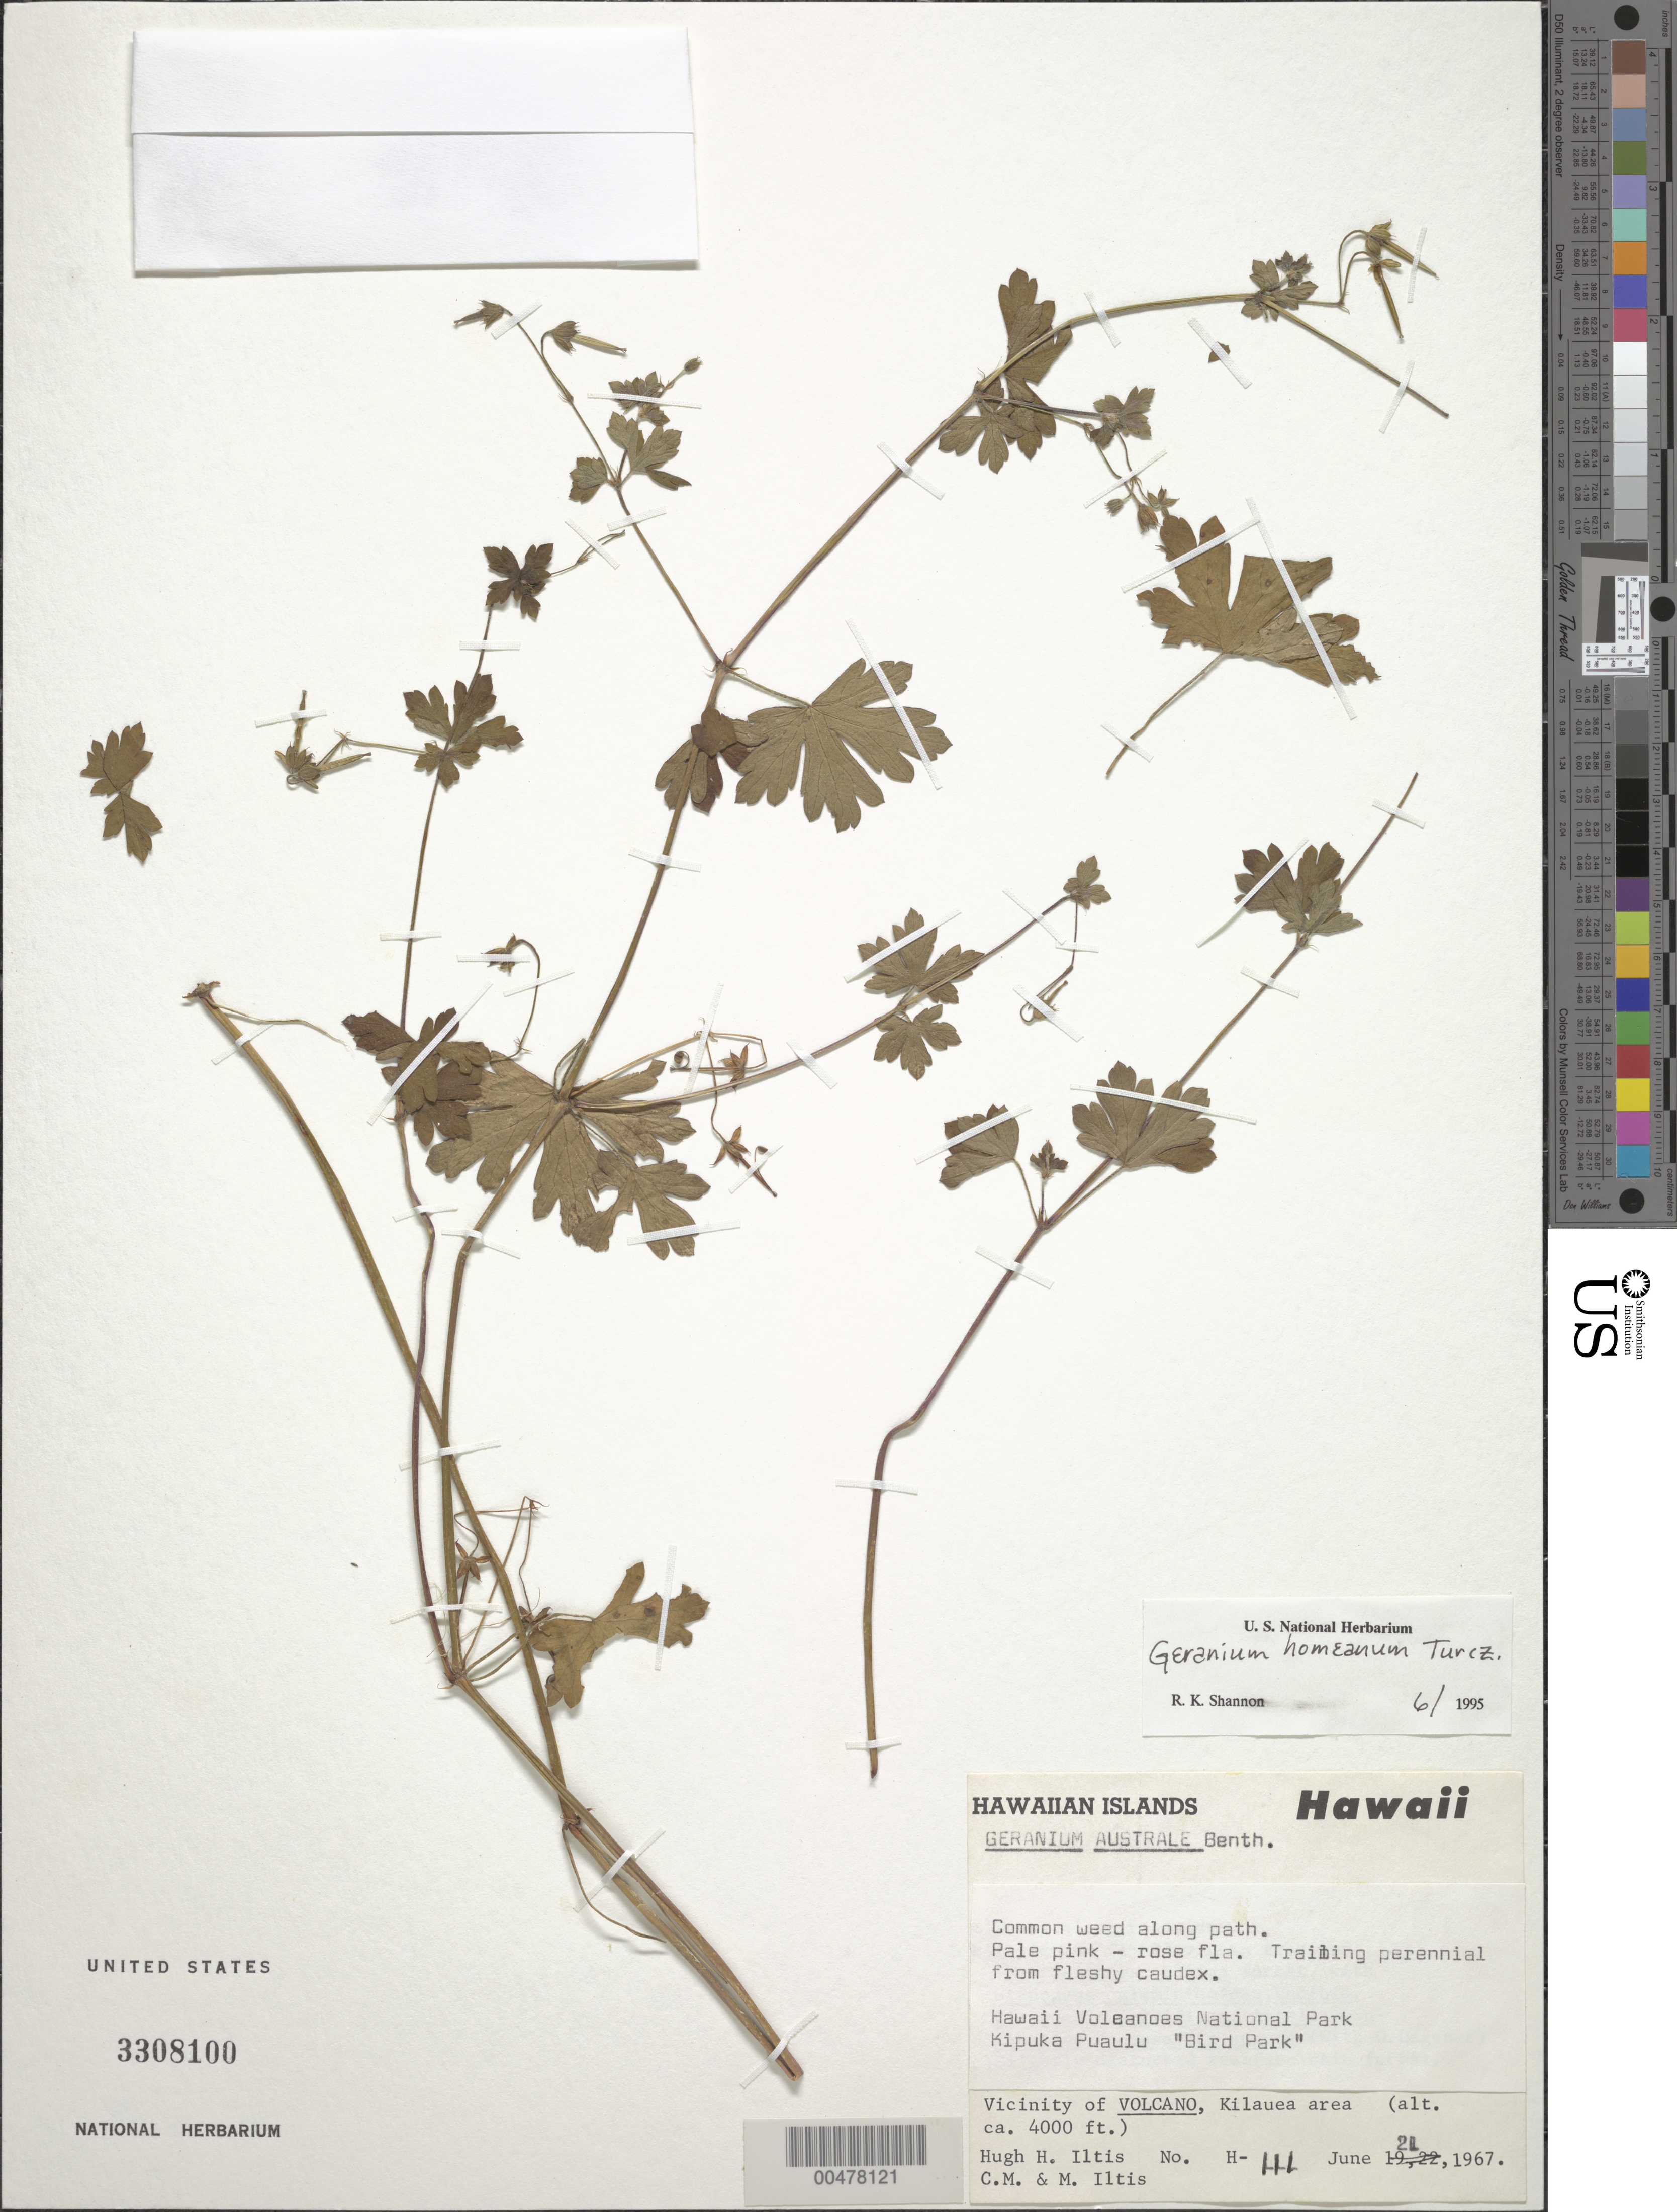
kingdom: Plantae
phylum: Tracheophyta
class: Magnoliopsida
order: Geraniales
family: Geraniaceae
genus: Geranium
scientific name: Geranium homeanum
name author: Turcz.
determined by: Shannon, R. K., (UNITED STATES)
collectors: H. H. Iltis & C. M Iltis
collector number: H-111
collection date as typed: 21 Jun 1967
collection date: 1967-06-21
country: United States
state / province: Hawaii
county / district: Hawaii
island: Hawaii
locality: Hawaii Volcanoes Nat Park, Kipuka Puaulu Bird Park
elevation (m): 1219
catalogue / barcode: US 3308100